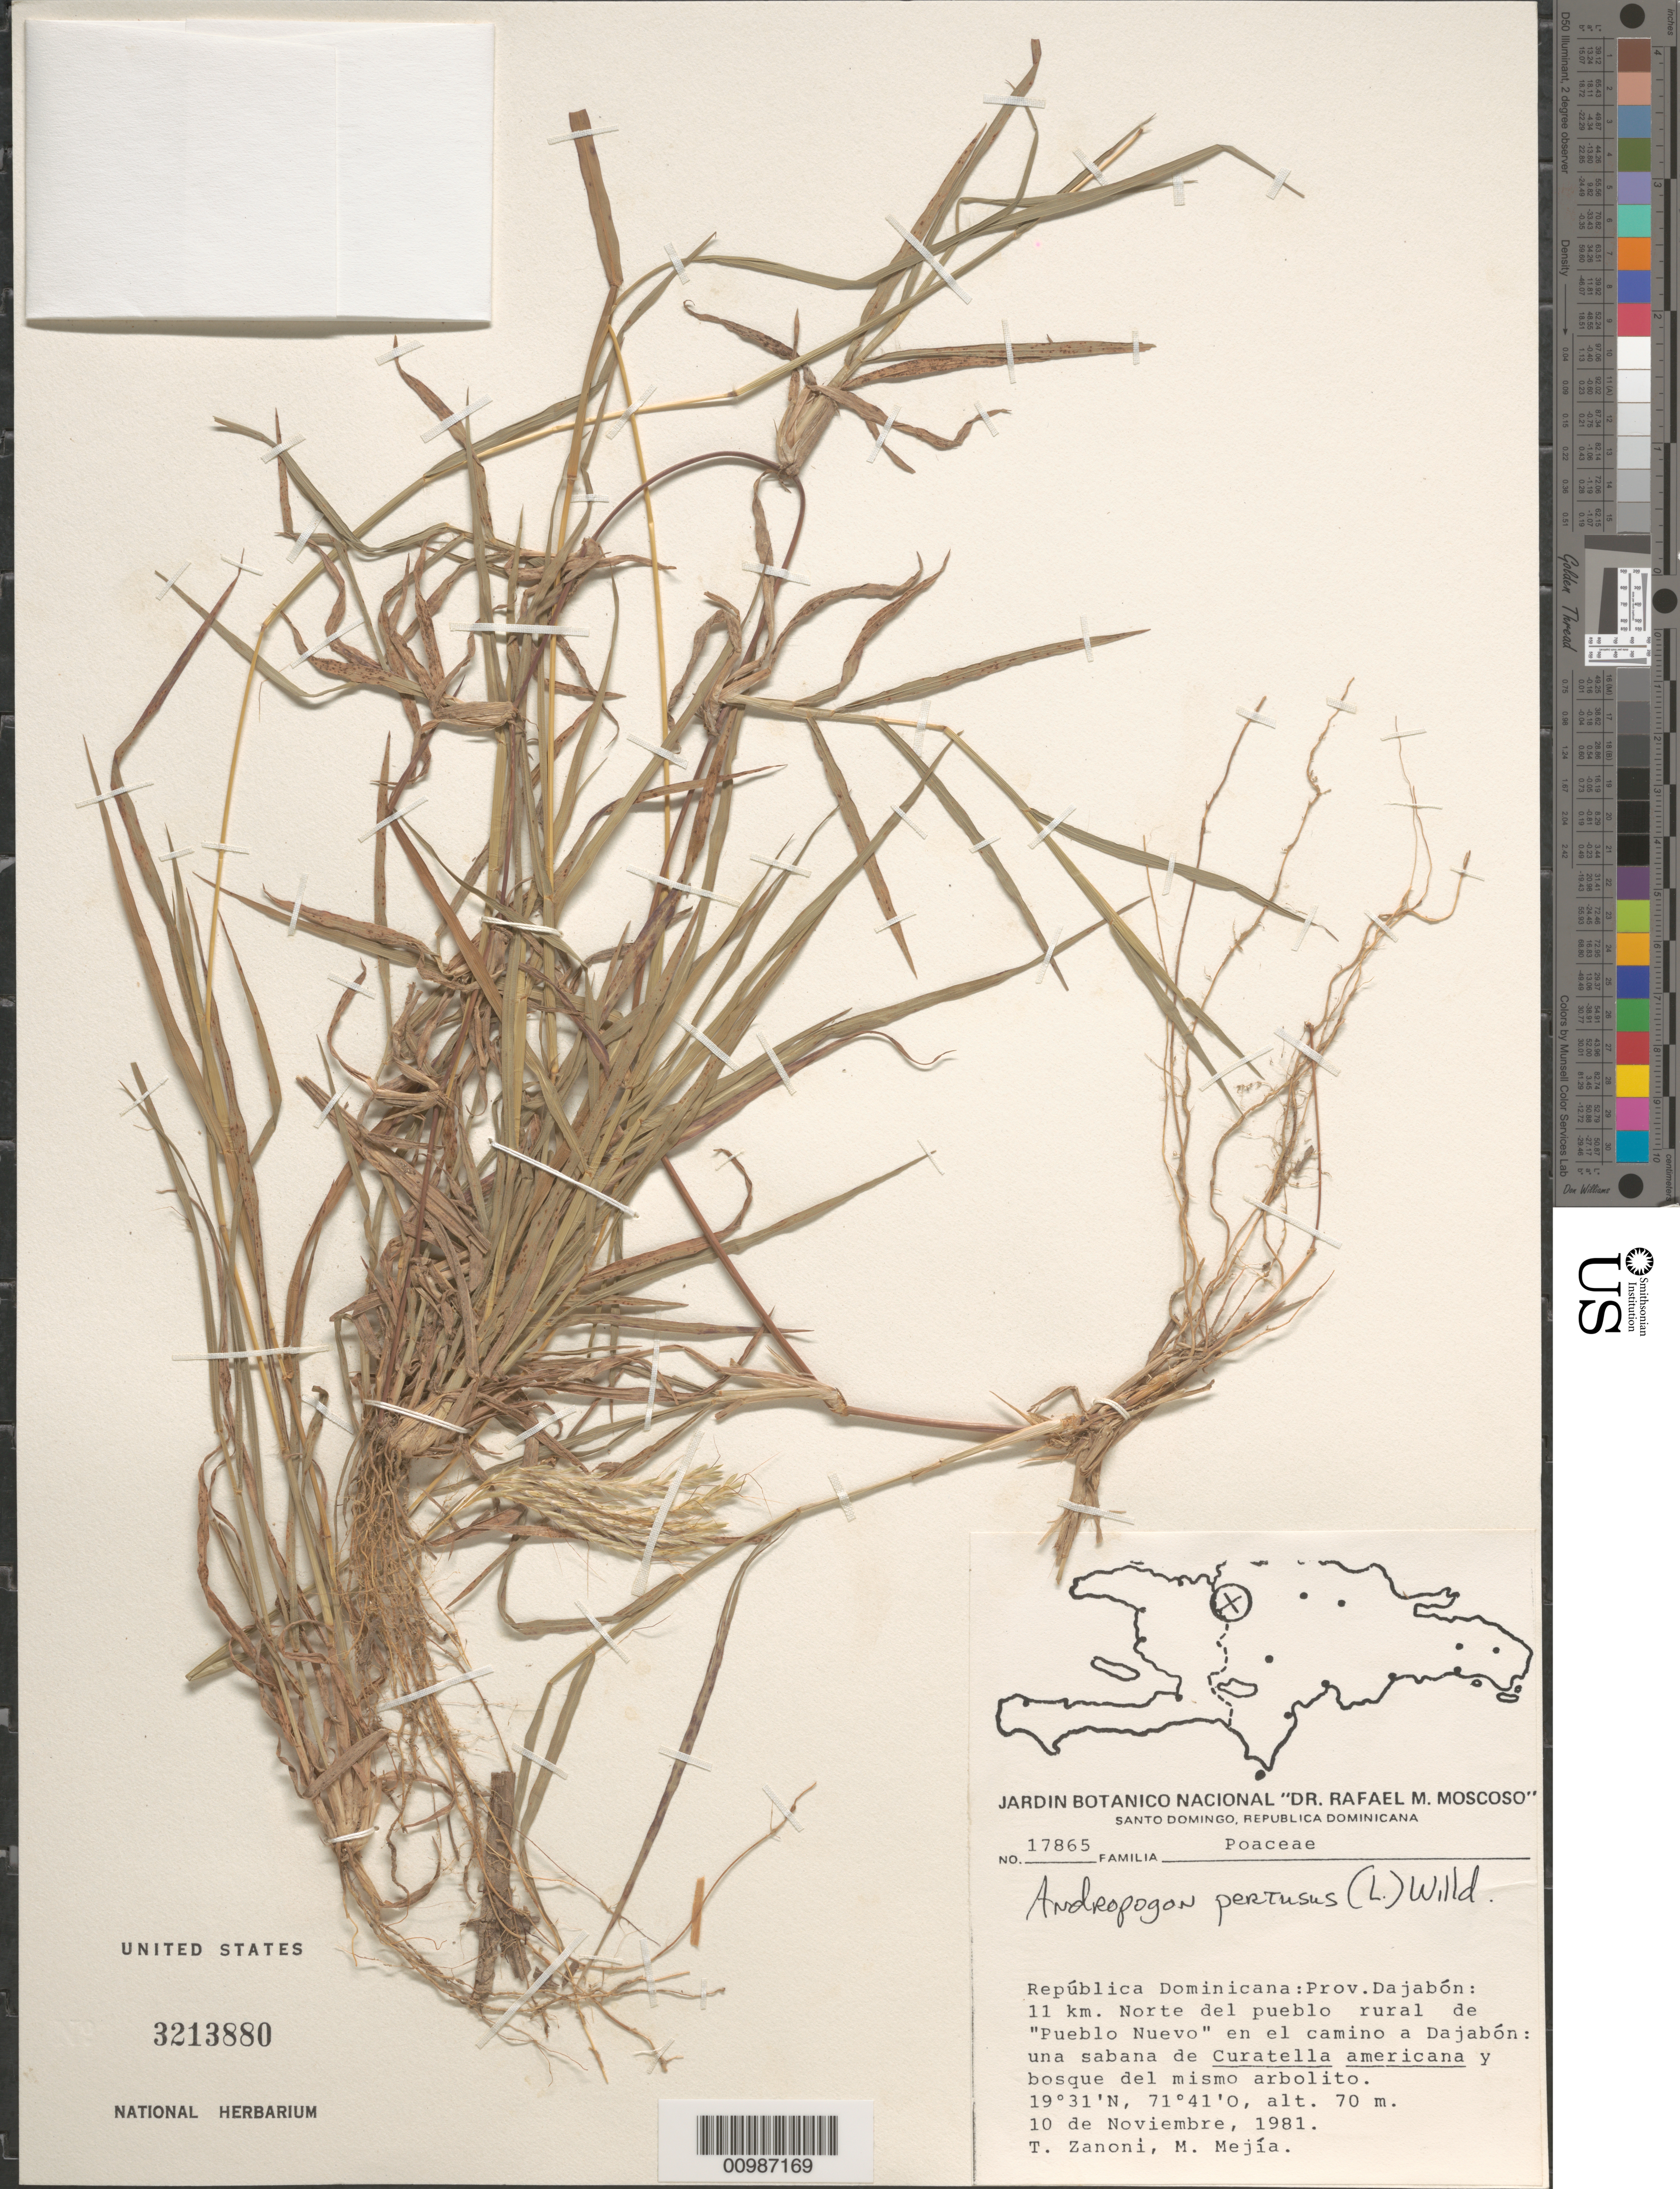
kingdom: Plantae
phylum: Tracheophyta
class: Liliopsida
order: Poales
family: Poaceae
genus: Andropogon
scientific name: Andropogon pertusus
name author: (L.) Willd.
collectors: T. A. Zanoni & M. Mejia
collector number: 17865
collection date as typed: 10 Nov 1981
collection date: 1981-11-10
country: Dominican Republic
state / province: Dajabón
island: Hispaniola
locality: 11 km. North of Pueblo Nuevo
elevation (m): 70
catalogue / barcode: US 3213880